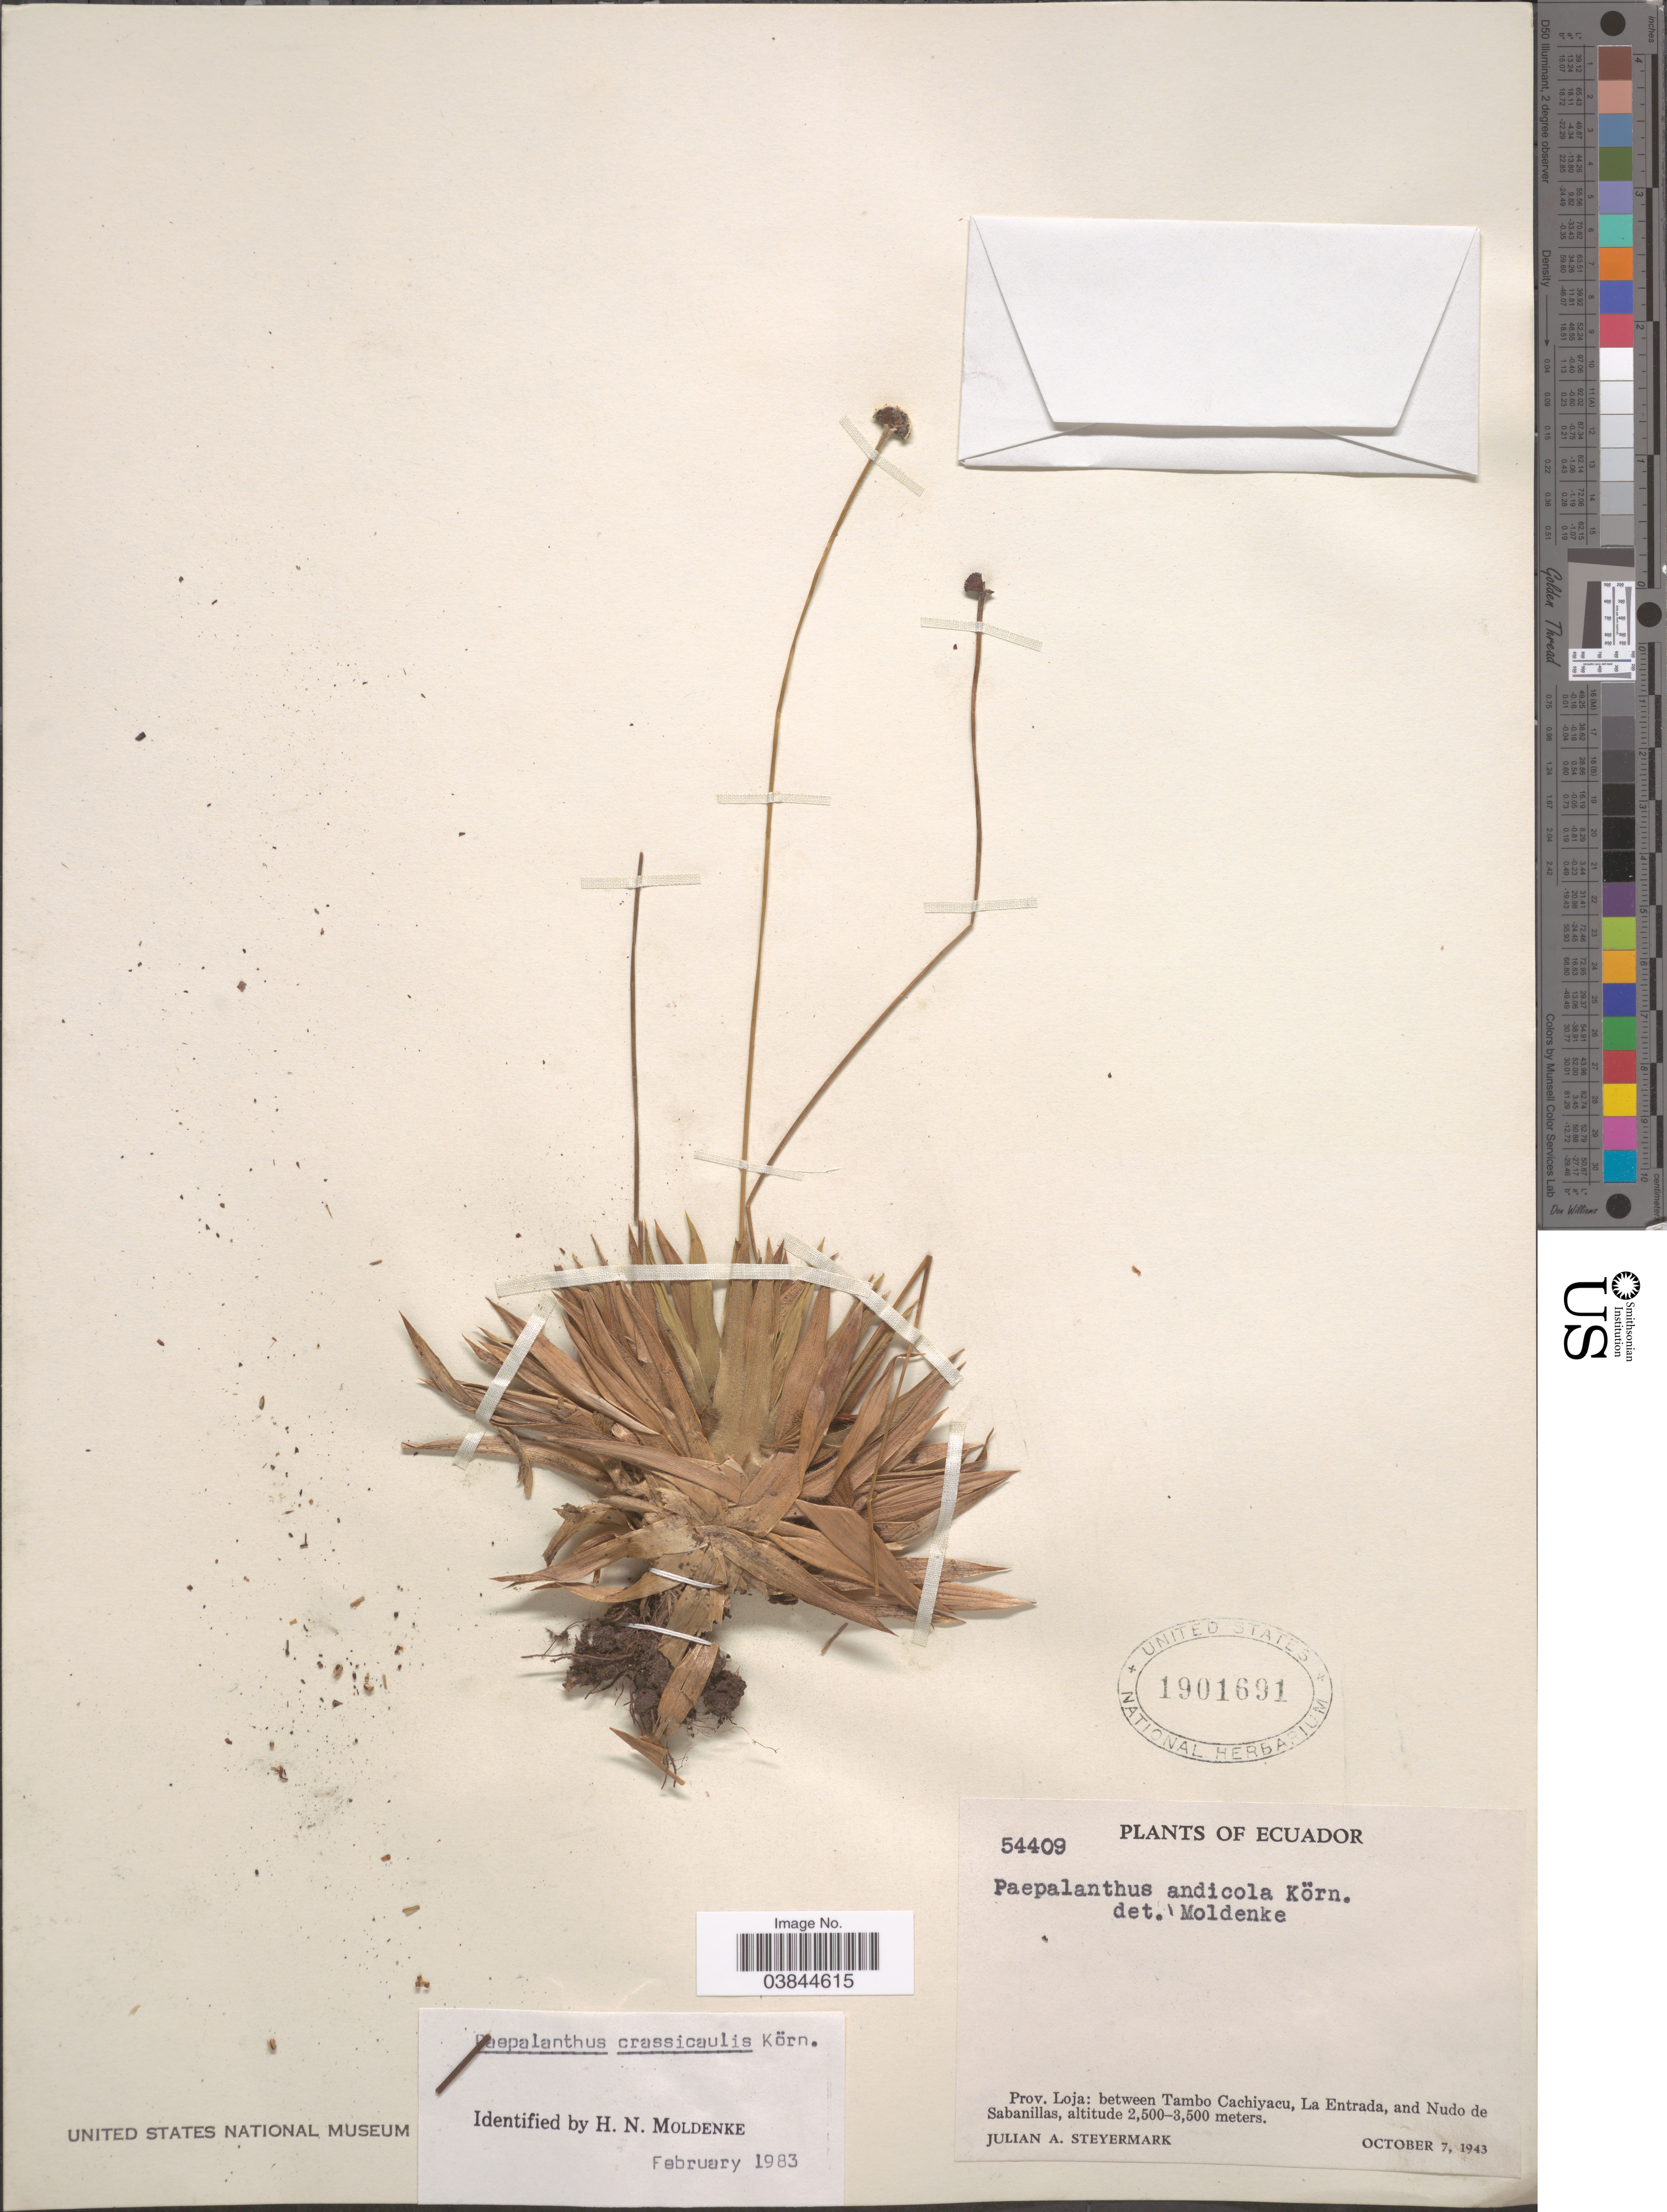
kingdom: Plantae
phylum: Tracheophyta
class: Liliopsida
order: Poales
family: Eriocaulaceae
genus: Paepalanthus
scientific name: Paepalanthus celsus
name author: Tissot-Sq.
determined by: Sauthier, Laura Jeanne, (SPF), Universidade de Sao Paulo (BRAZIL)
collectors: J. Steyermark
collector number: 54409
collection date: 1943-10-07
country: Ecuador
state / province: Loja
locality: Between Tambo Cachiyacu, La Entrada, and Nudo de Sabanillas.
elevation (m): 2500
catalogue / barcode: US 1901691